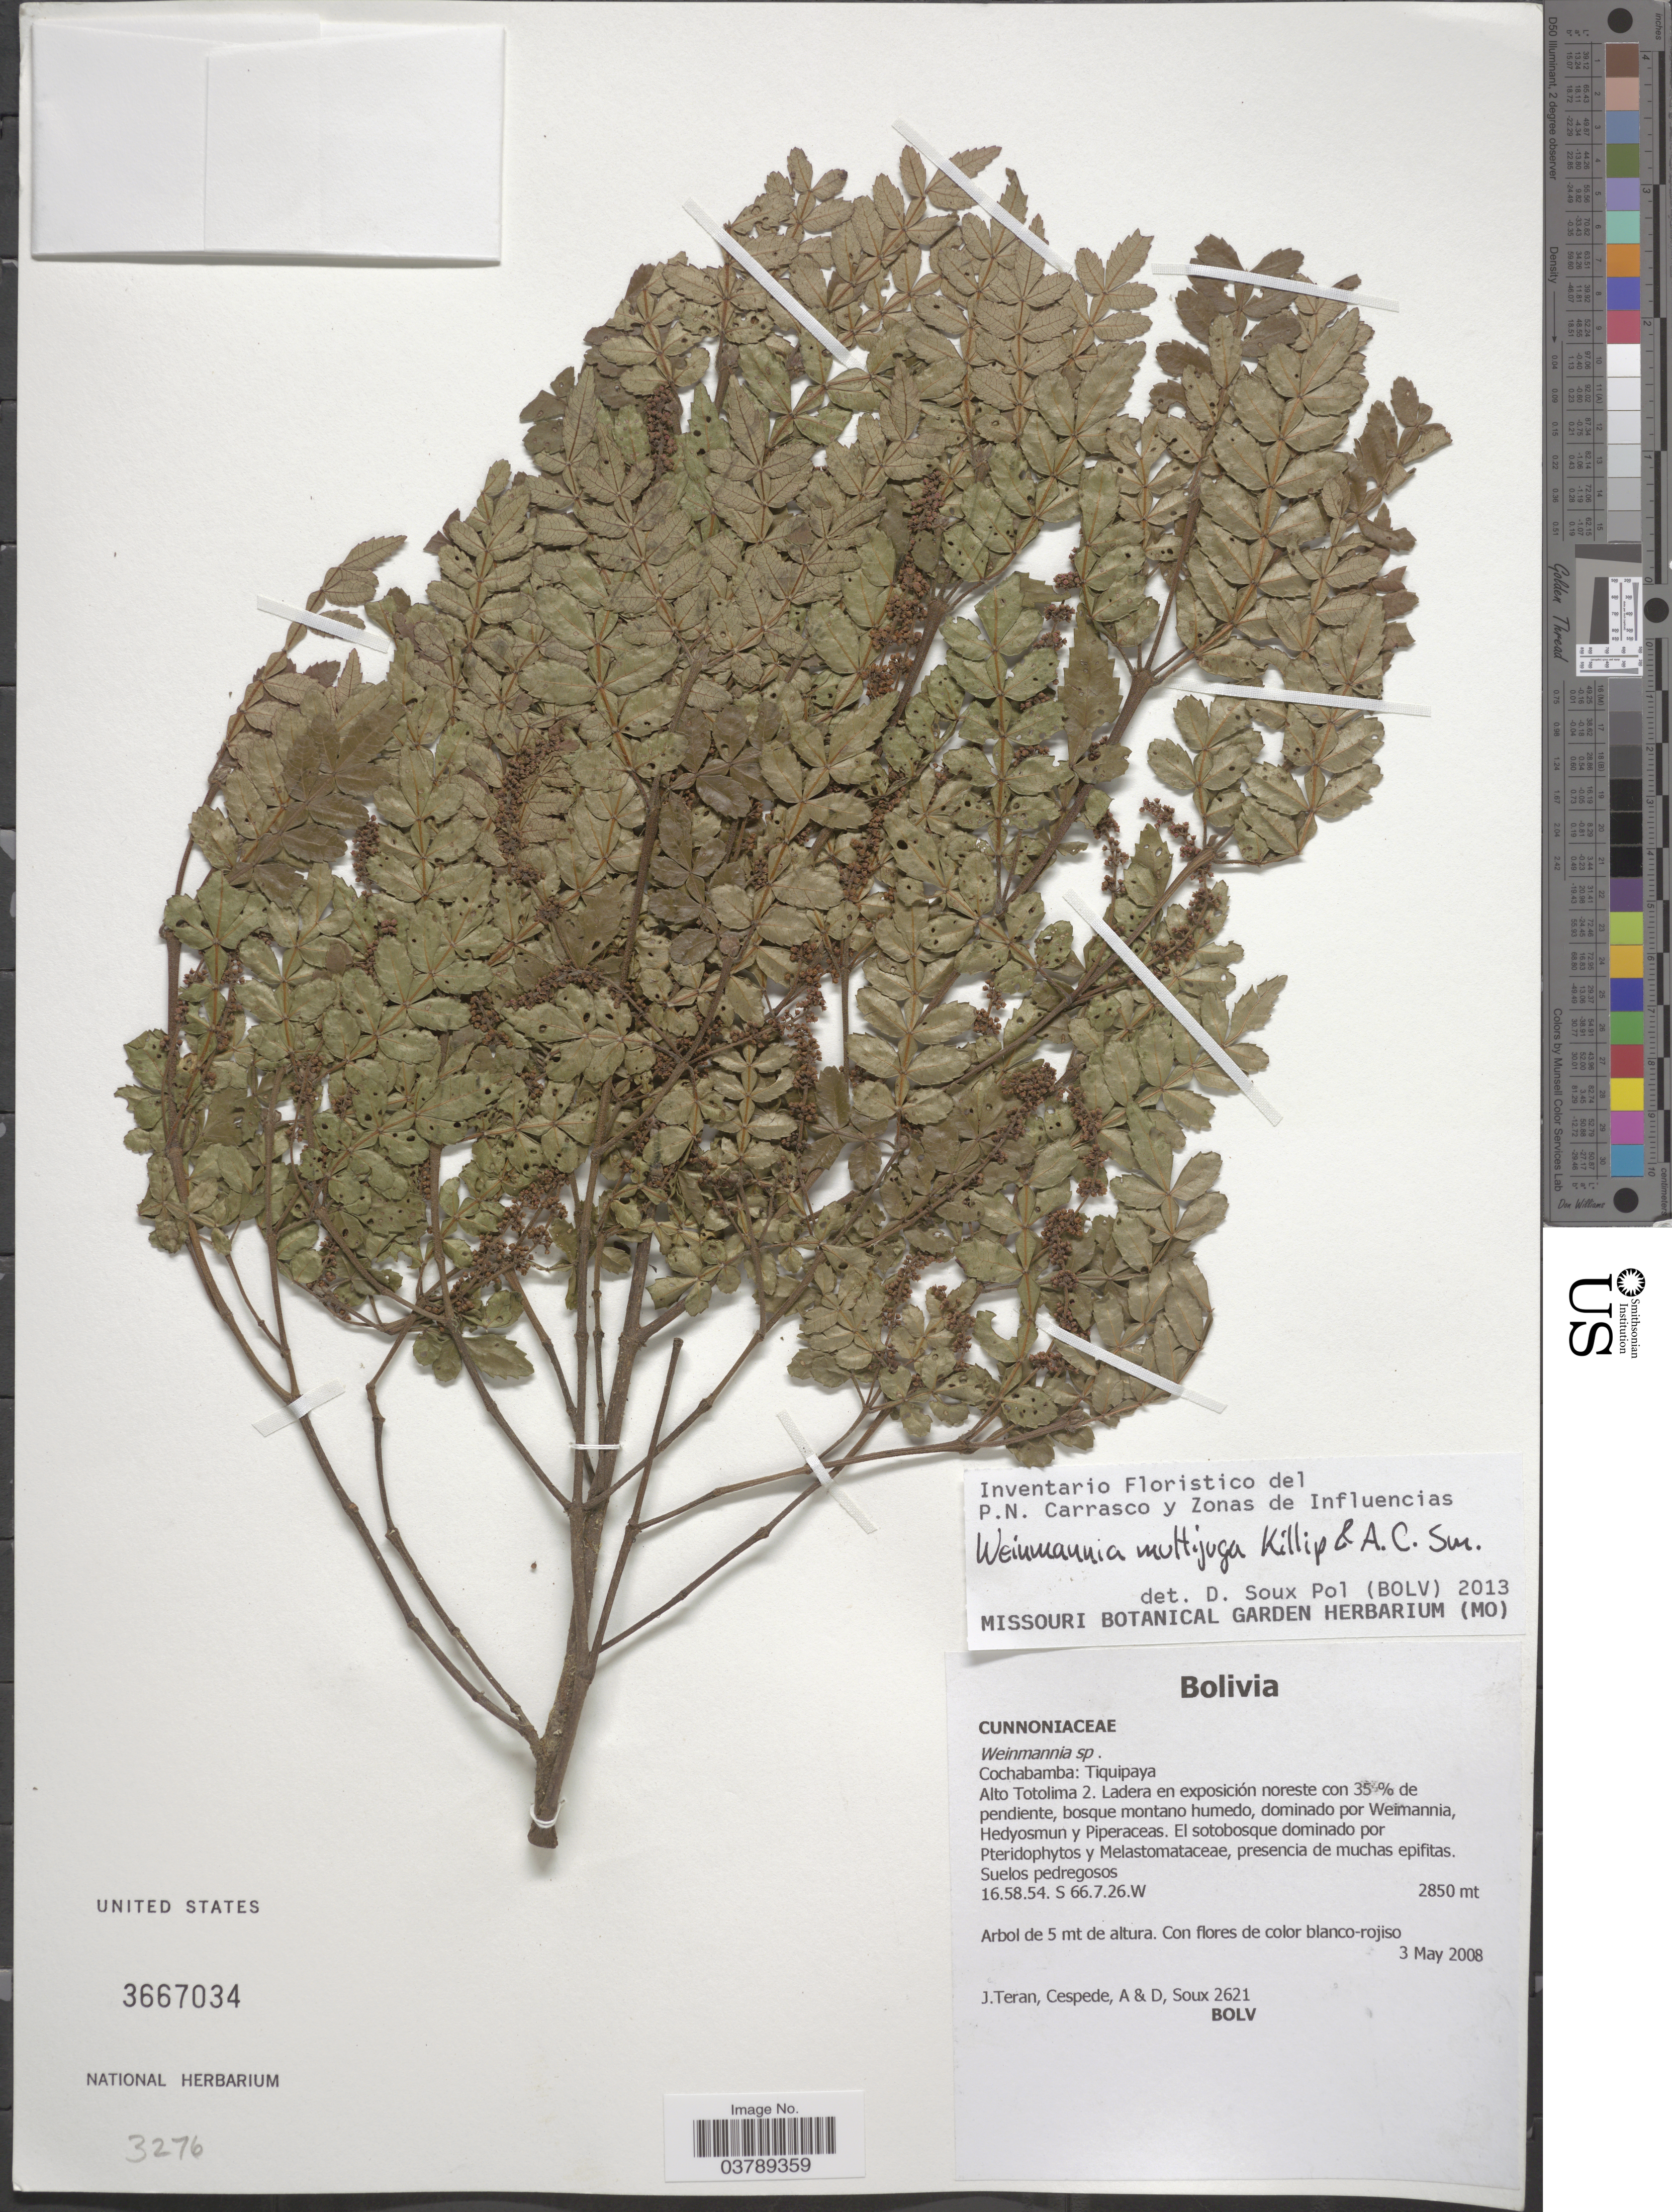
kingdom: Plantae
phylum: Tracheophyta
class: Magnoliopsida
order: Oxalidales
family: Cunoniaceae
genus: Weinmannia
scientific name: Weinmannia multijuga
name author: Killip & A.C. Sm.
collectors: J. Teran, A. Cespede & D. Soux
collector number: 2621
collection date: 2008-05-03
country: Bolivia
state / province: Cochabamba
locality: Tiquipaya. Alto Totolima 2.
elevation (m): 2850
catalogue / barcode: US 3667034